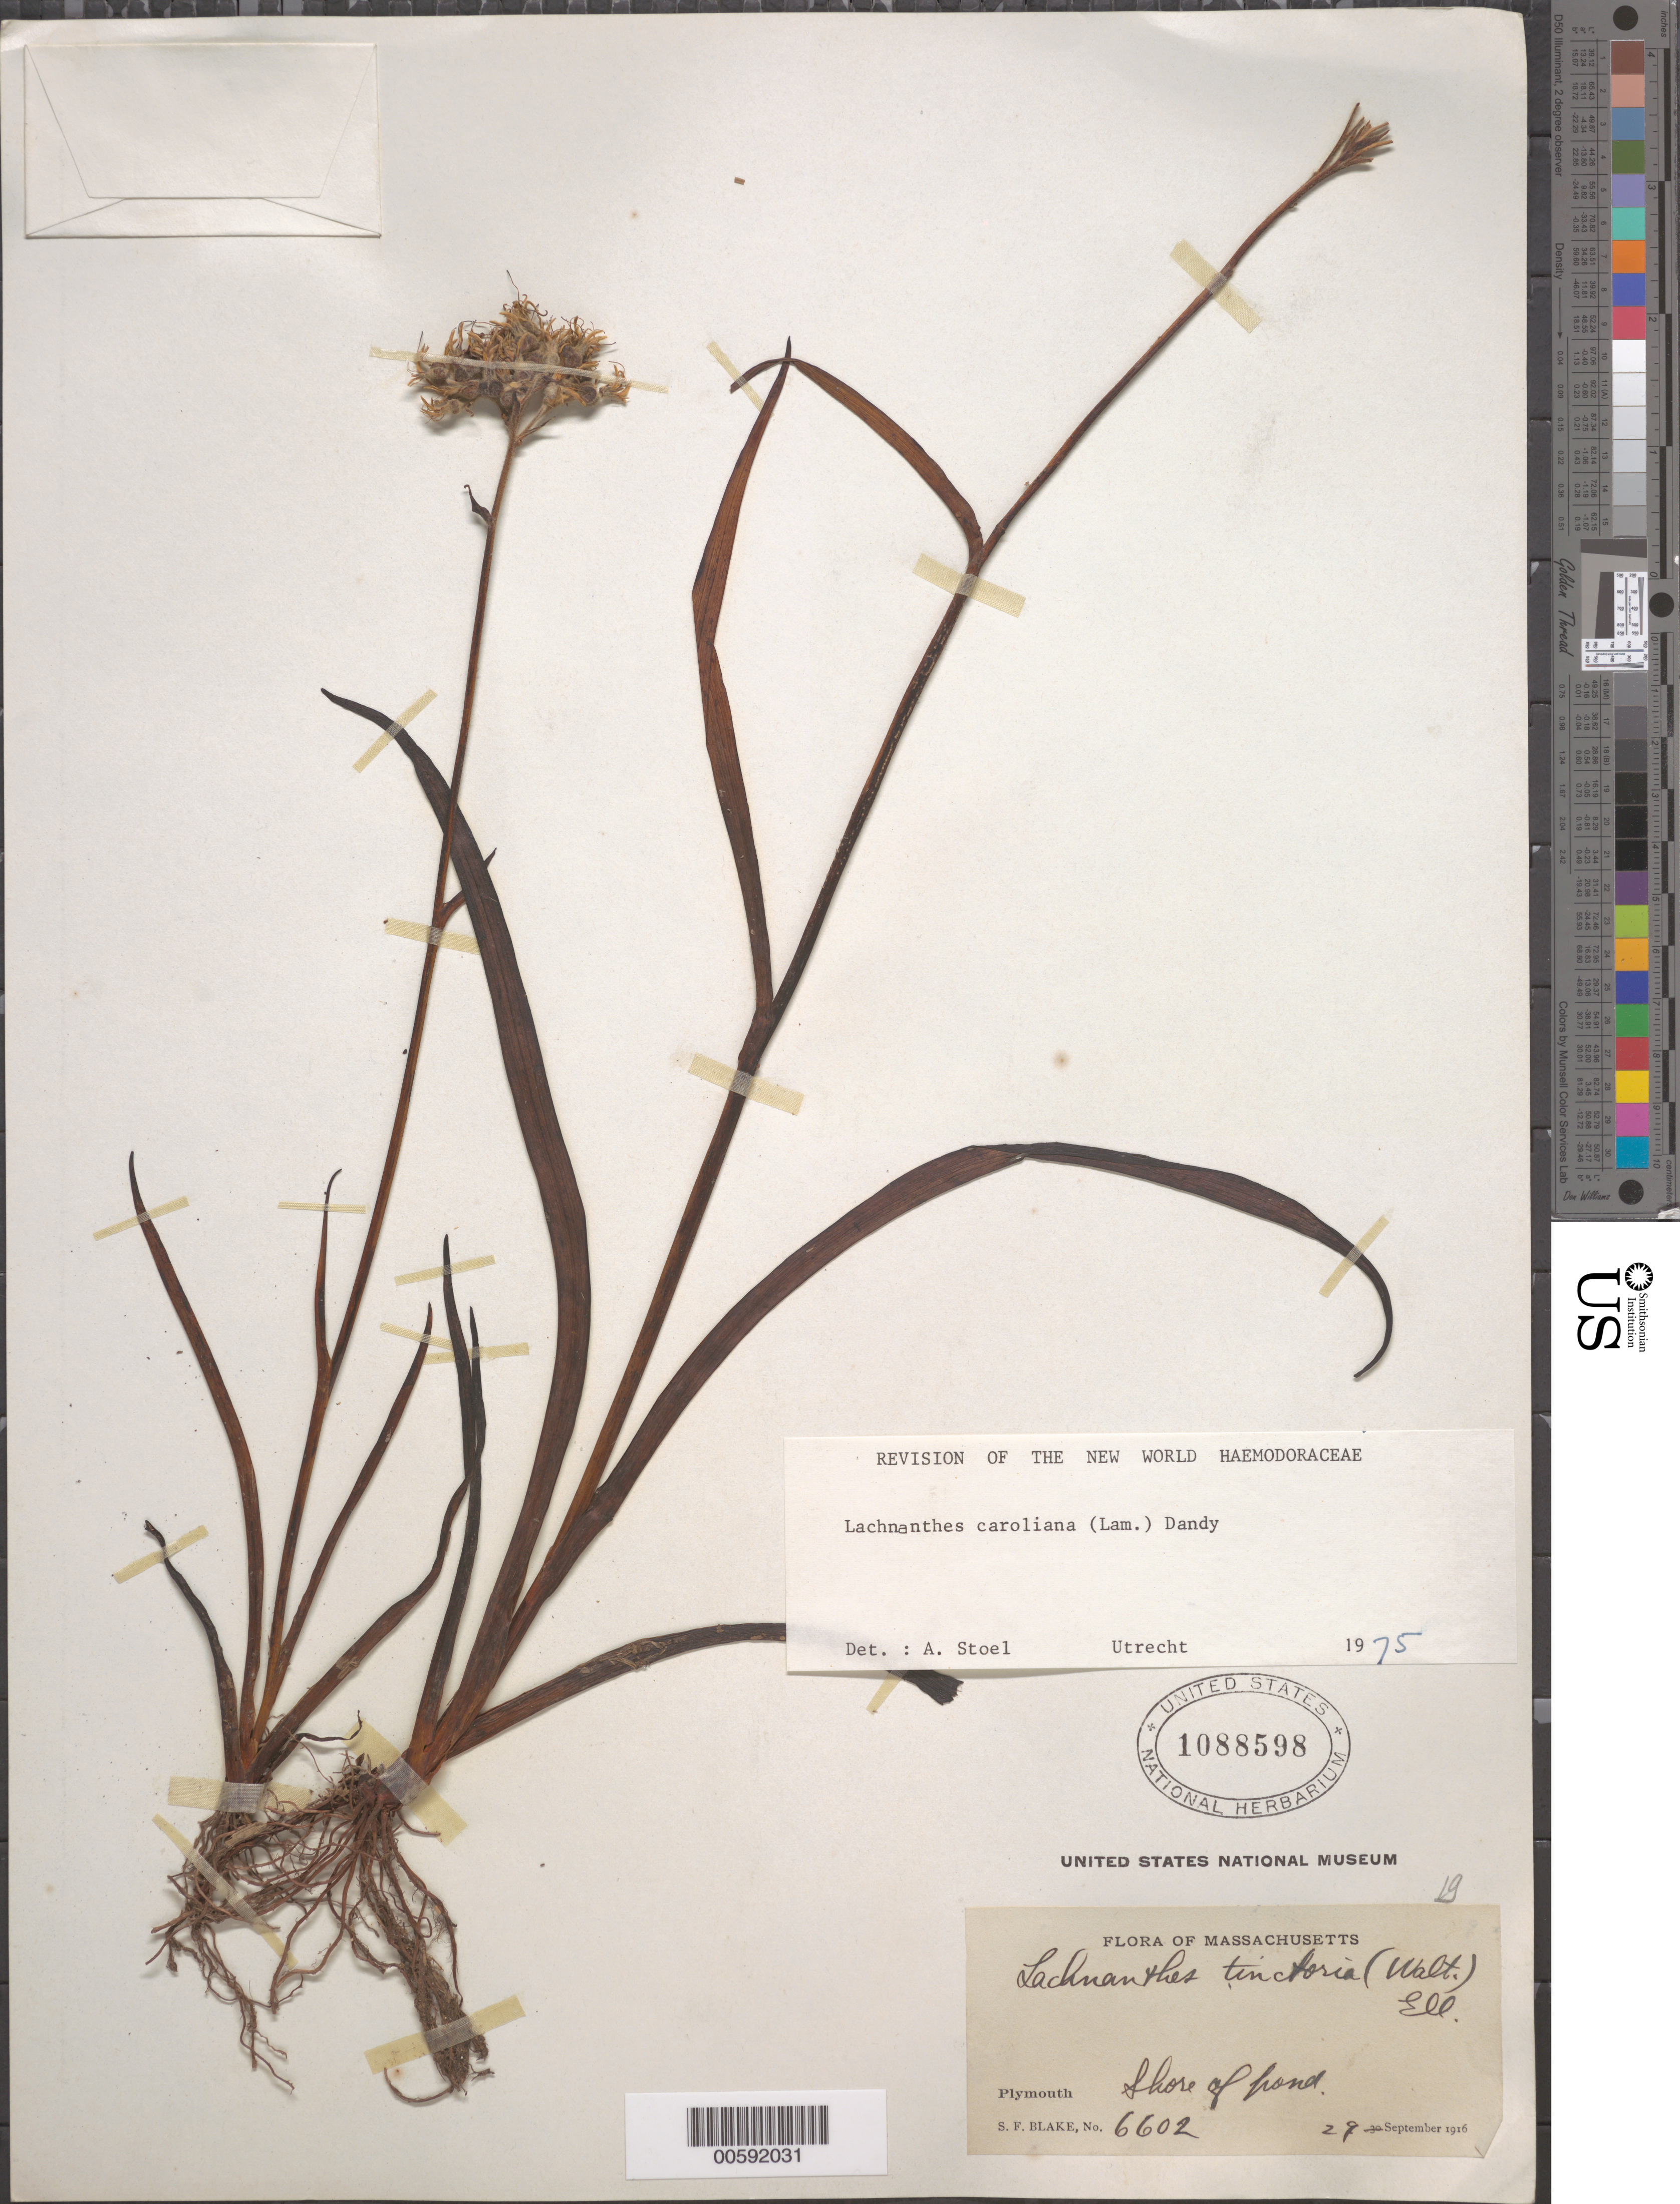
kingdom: Plantae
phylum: Tracheophyta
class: Liliopsida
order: Commelinales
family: Haemodoraceae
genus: Lachnanthes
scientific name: Lachnanthes caroliniana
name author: (Lam.) Dandy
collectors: S. Blake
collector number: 6602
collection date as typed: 29 Sep 1916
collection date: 1916-09-29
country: United States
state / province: Massachusetts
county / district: Plymouth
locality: Plymouth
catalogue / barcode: US 1088598